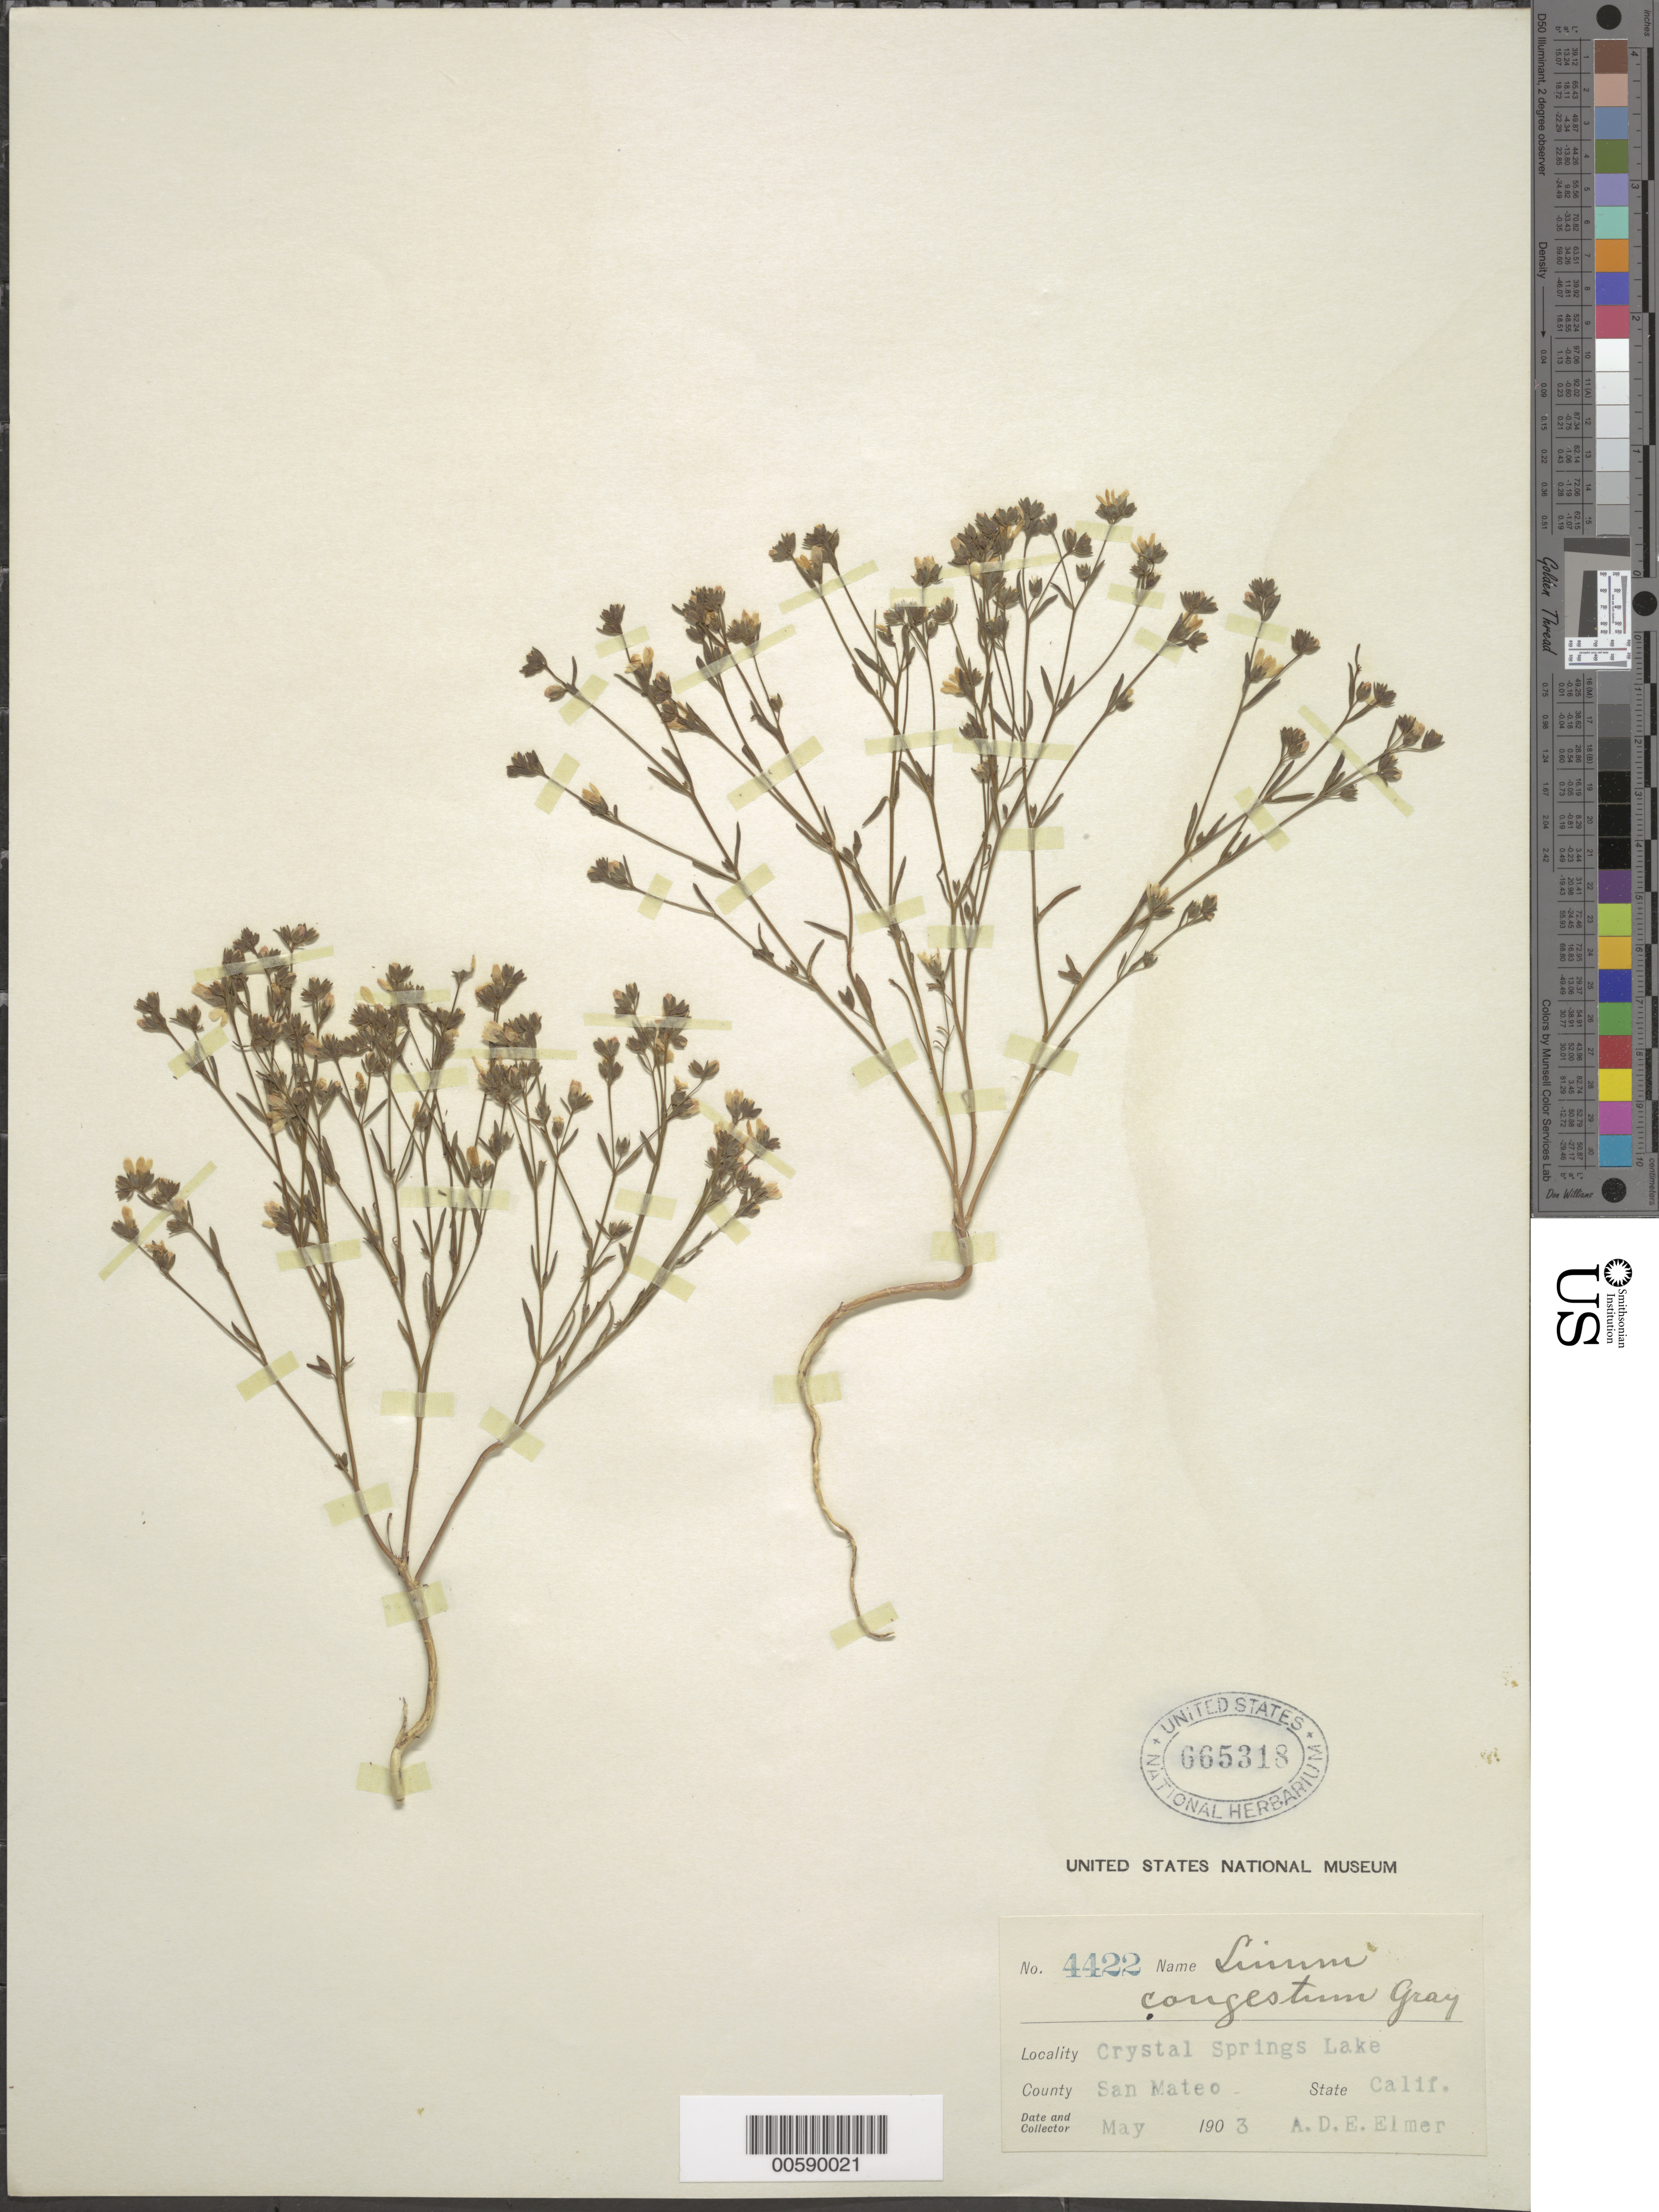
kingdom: Plantae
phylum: Tracheophyta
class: Magnoliopsida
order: Malpighiales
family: Linaceae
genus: Linum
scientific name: Linum congestum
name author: A. Gray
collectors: A. D. E. Elmer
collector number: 4422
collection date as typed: May 1903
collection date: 1903-05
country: United States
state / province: California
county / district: San Mateo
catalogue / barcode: US 665318